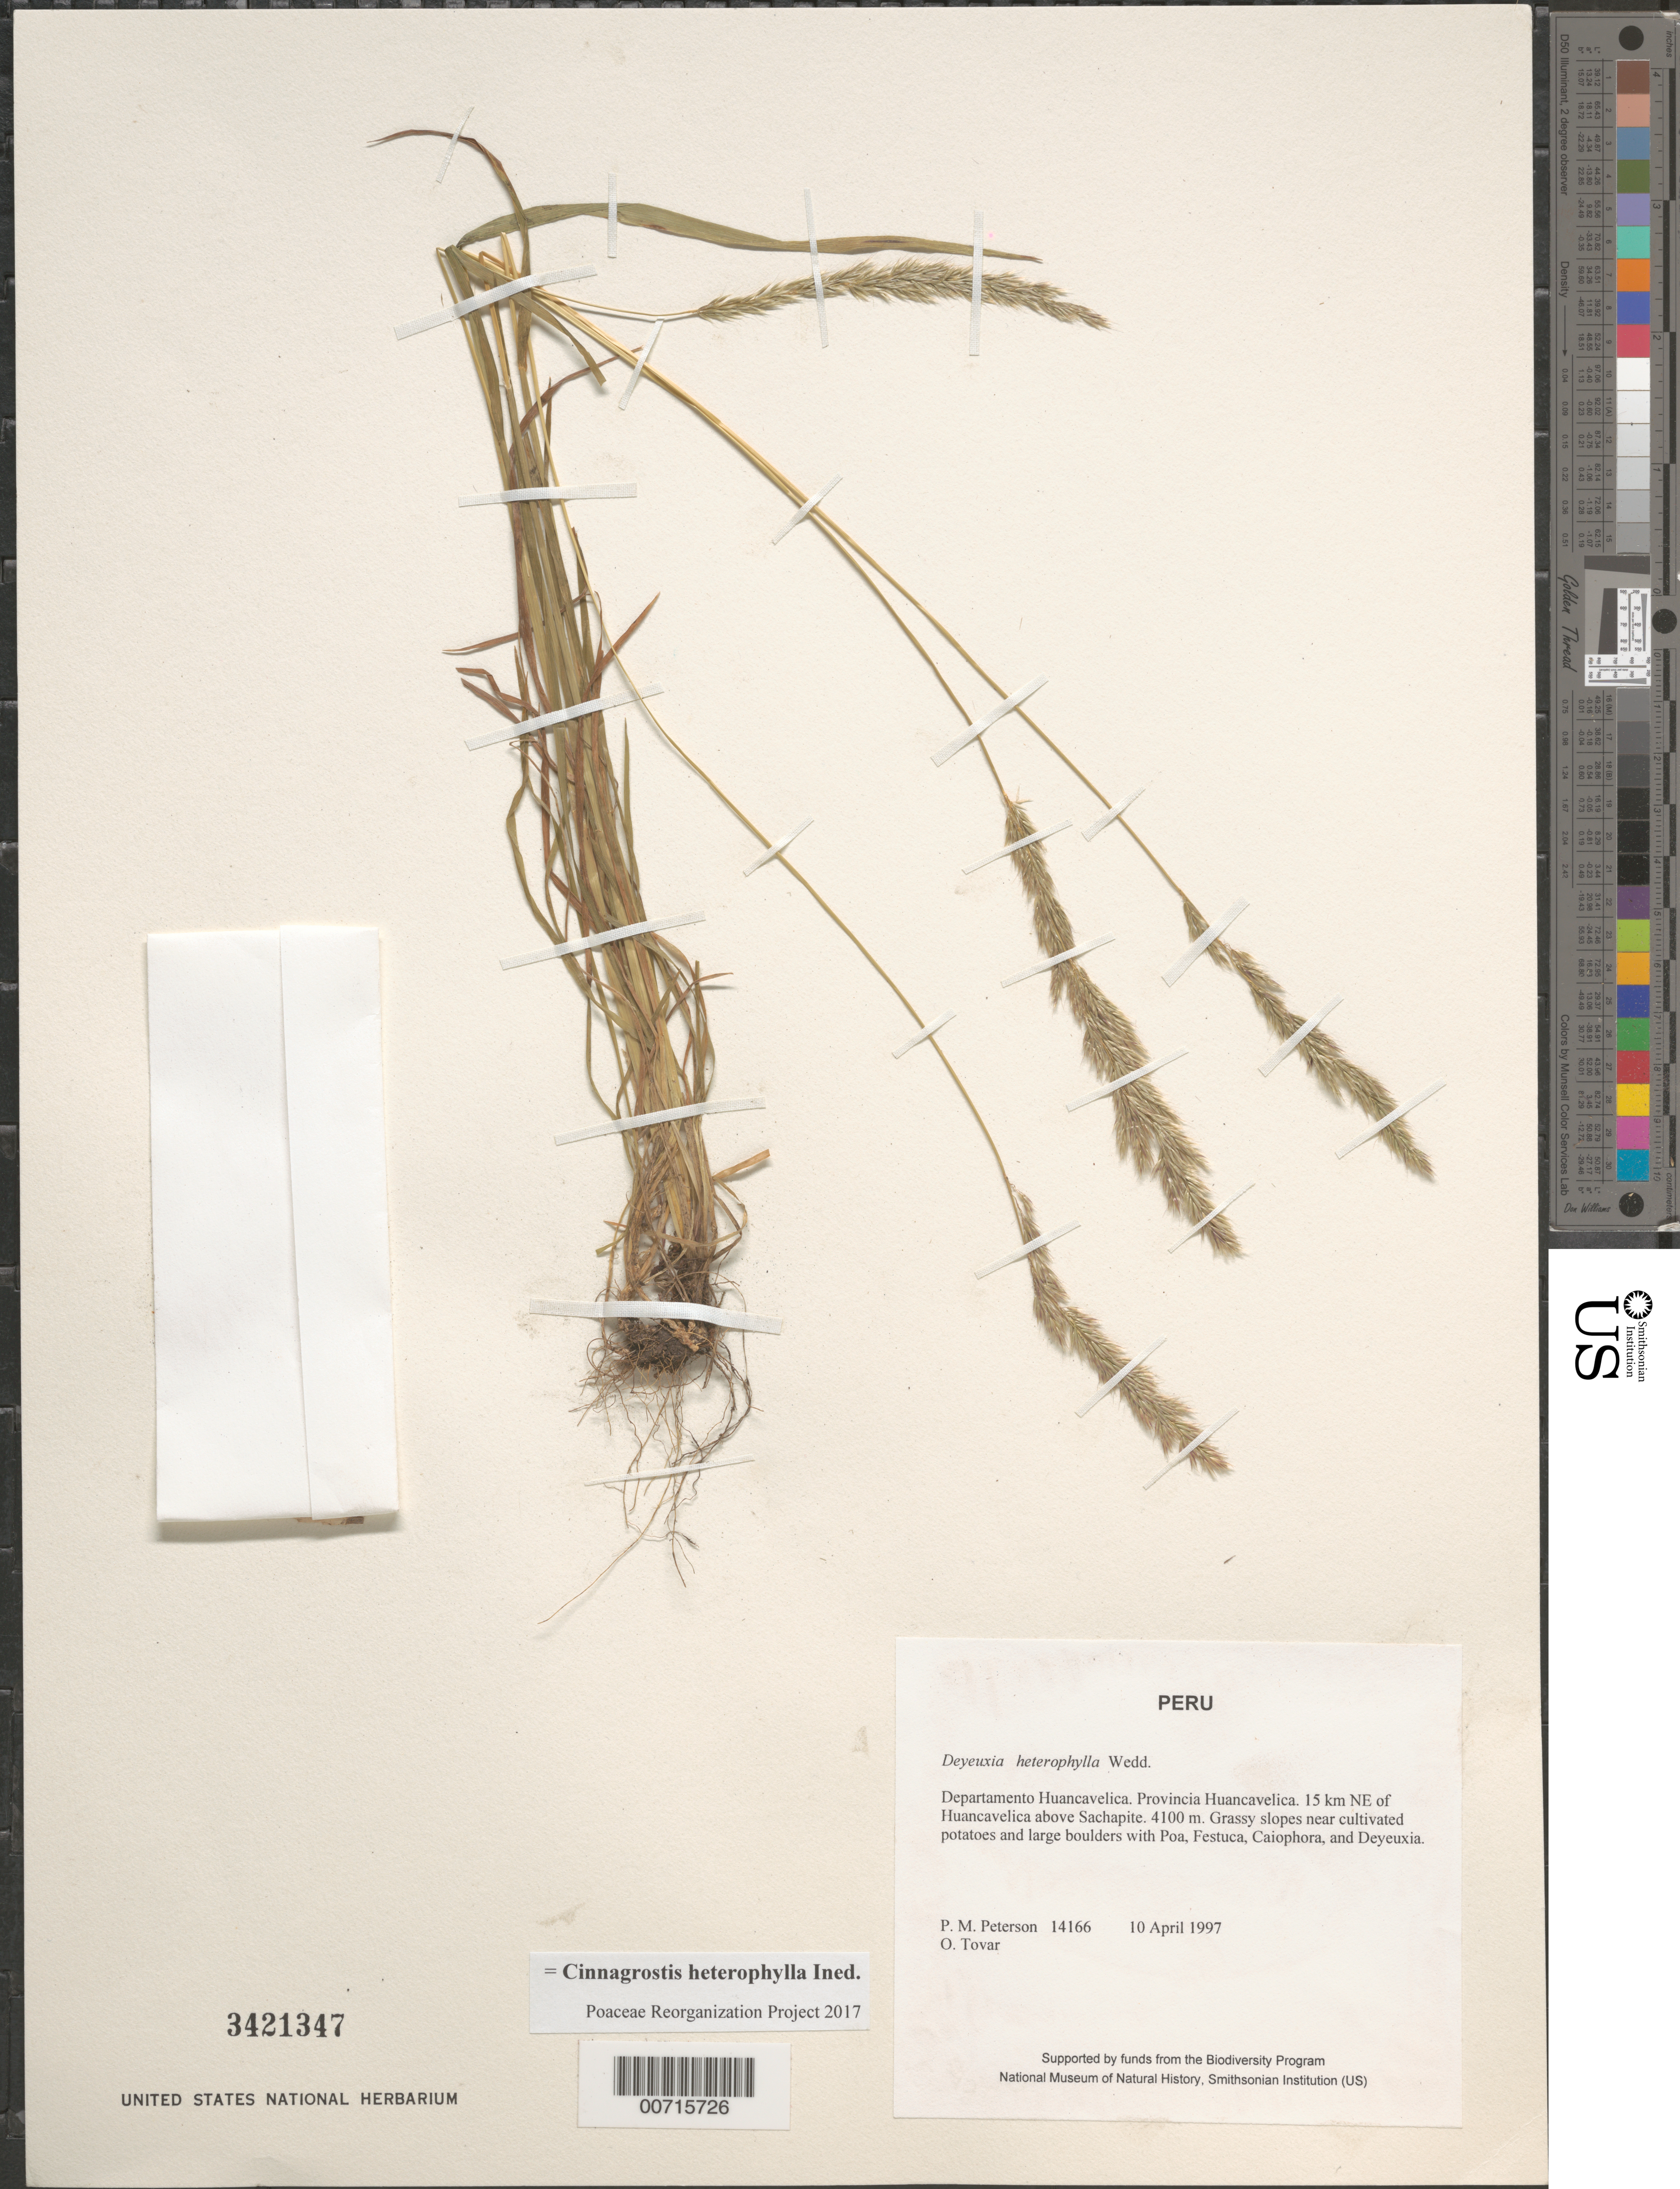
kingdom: Plantae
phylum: Tracheophyta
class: Liliopsida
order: Poales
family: Poaceae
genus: Cinnagrostis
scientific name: Cinnagrostis heterophylla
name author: (Wedd.) P.M. Peterson et al.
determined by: Poaceae Reorganization Project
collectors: P. M. Peterson & Ó. Tovar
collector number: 14166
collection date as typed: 10 Apr 1997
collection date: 1997-04-10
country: Peru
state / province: Huancavelica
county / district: Huancavelica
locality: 15 km NE of Huancavelica above Sachapite.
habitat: Grassy slopes near cultivated potatoes and large boulders with Poa, Festuca, Caiophora, and Deyeuxia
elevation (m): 4100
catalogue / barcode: US 3421347